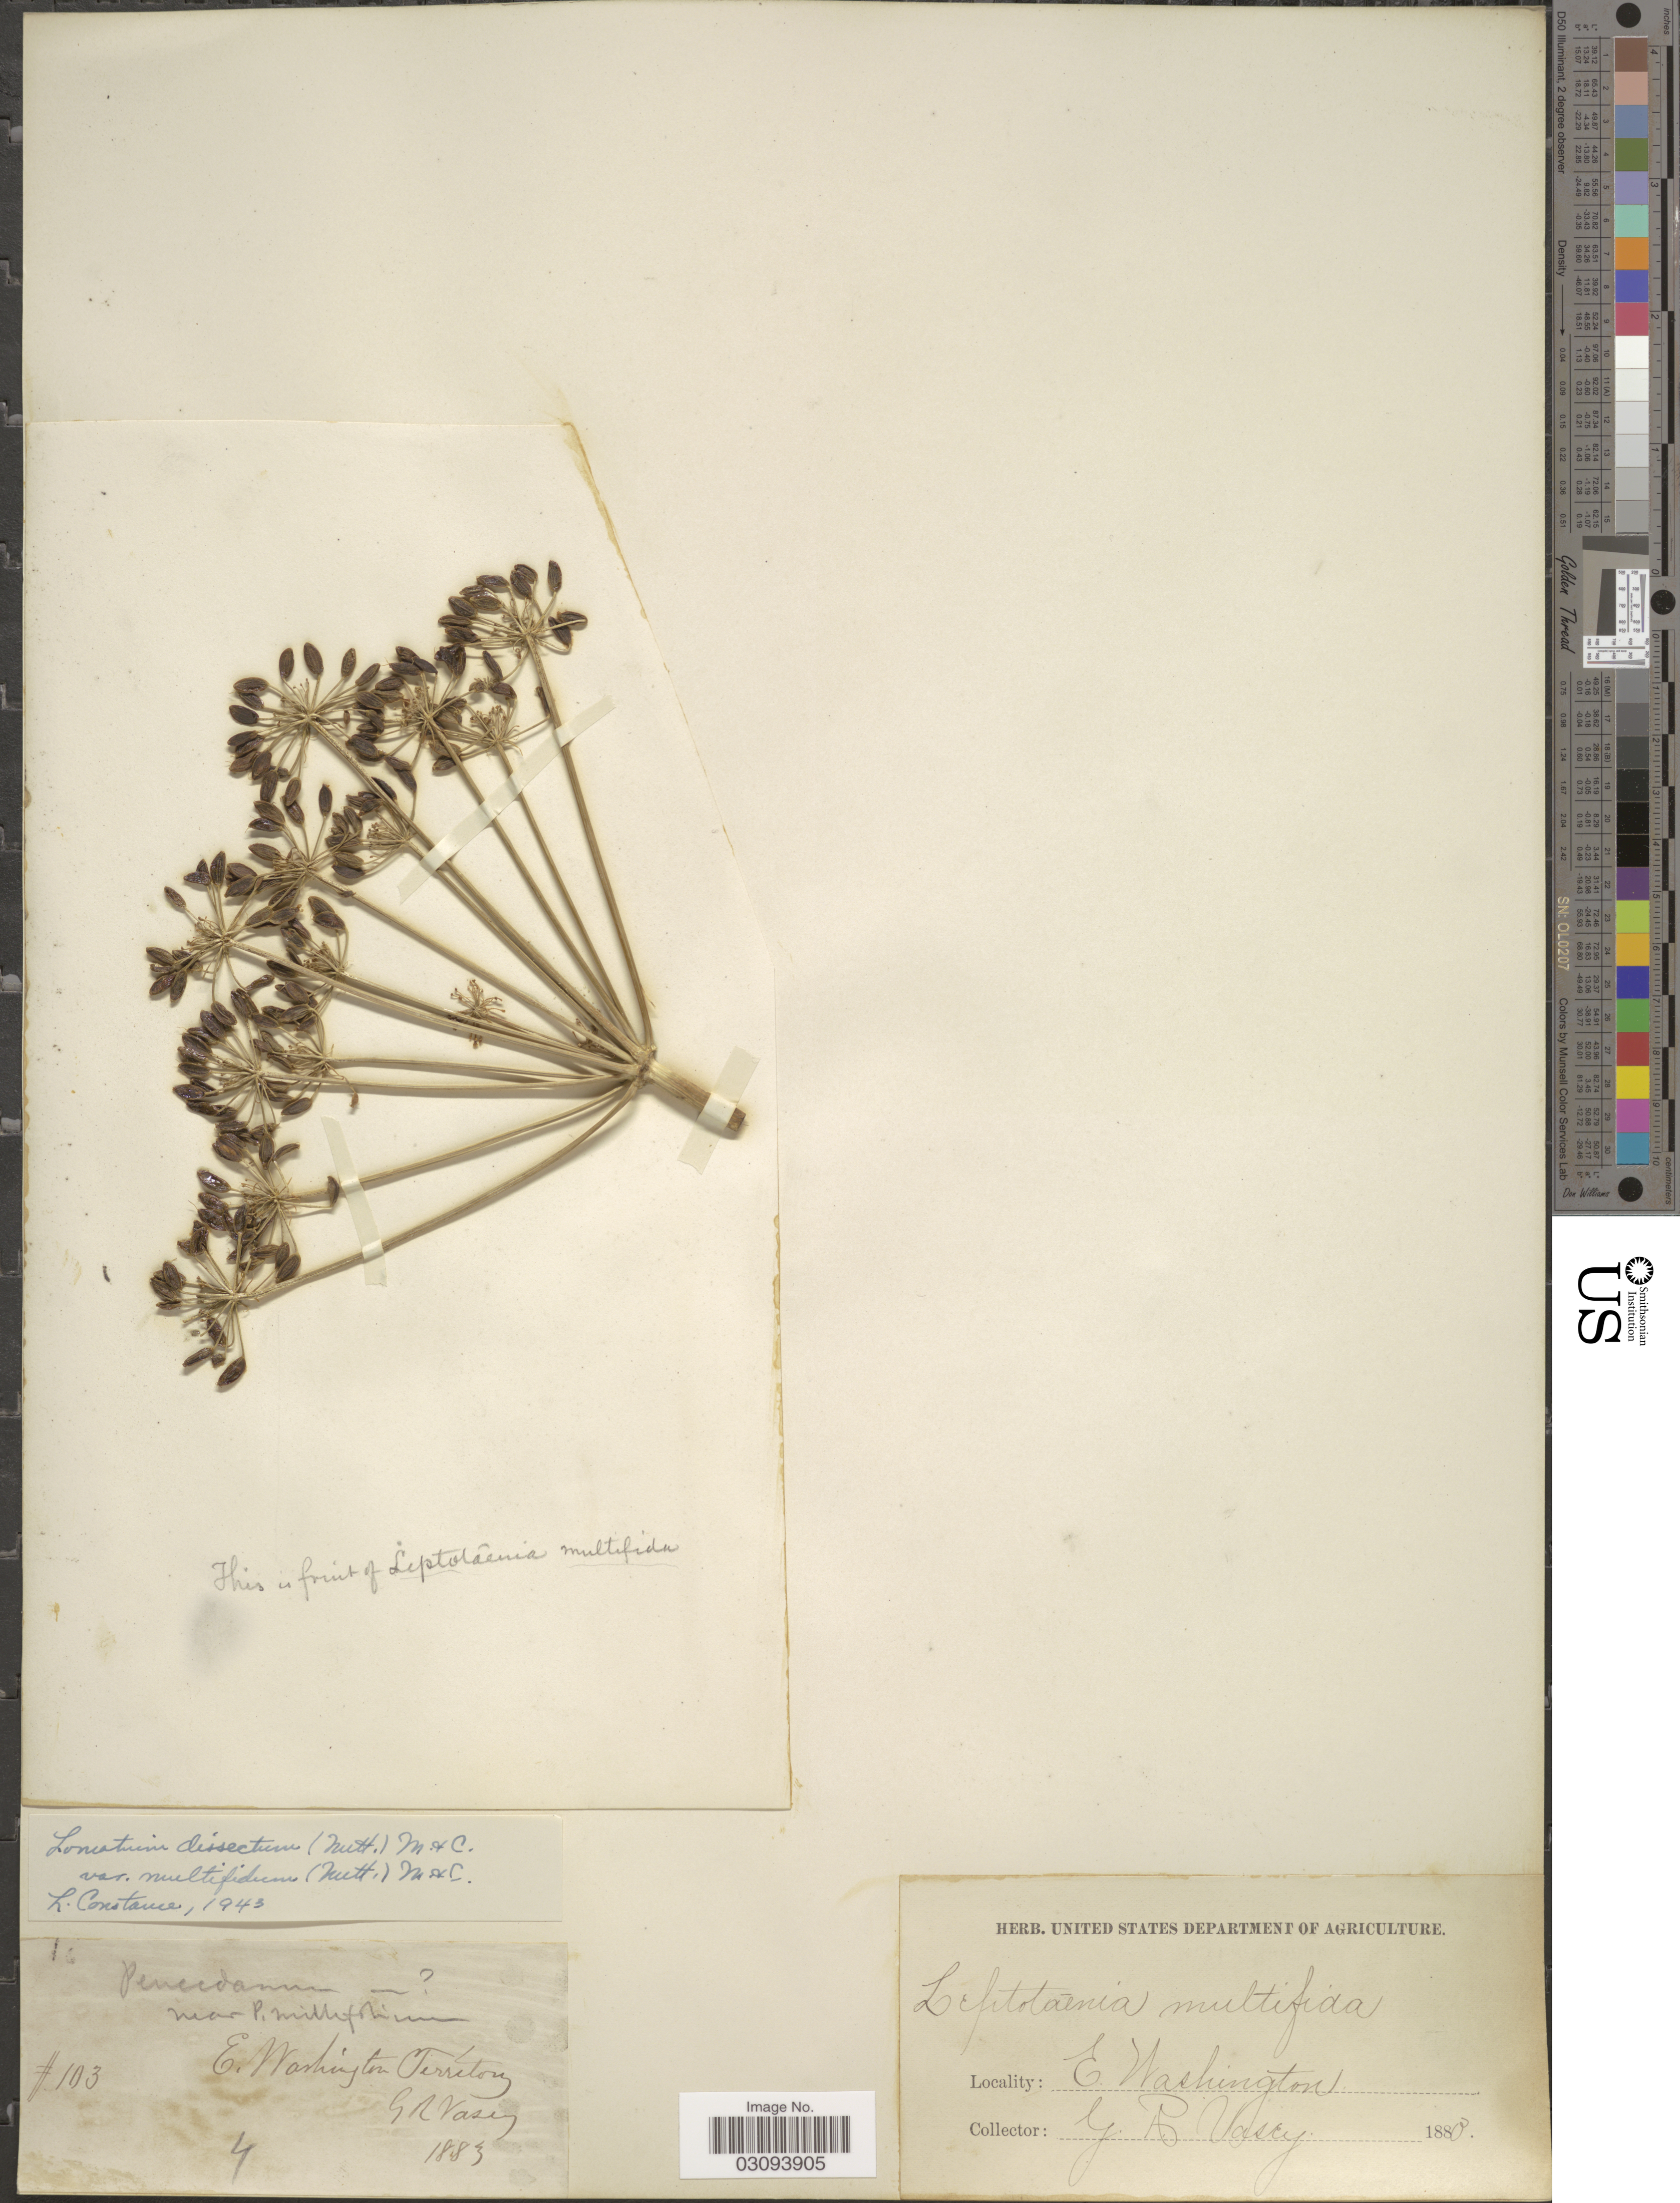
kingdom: Plantae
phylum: Tracheophyta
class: Magnoliopsida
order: Apiales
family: Apiaceae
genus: Lomatium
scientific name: Lomatium dissectum var. multifidum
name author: (Nutt.) Mathias & Constance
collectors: G. R. Vasey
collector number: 103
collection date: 1883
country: United States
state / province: Washington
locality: E. Washington Territory.